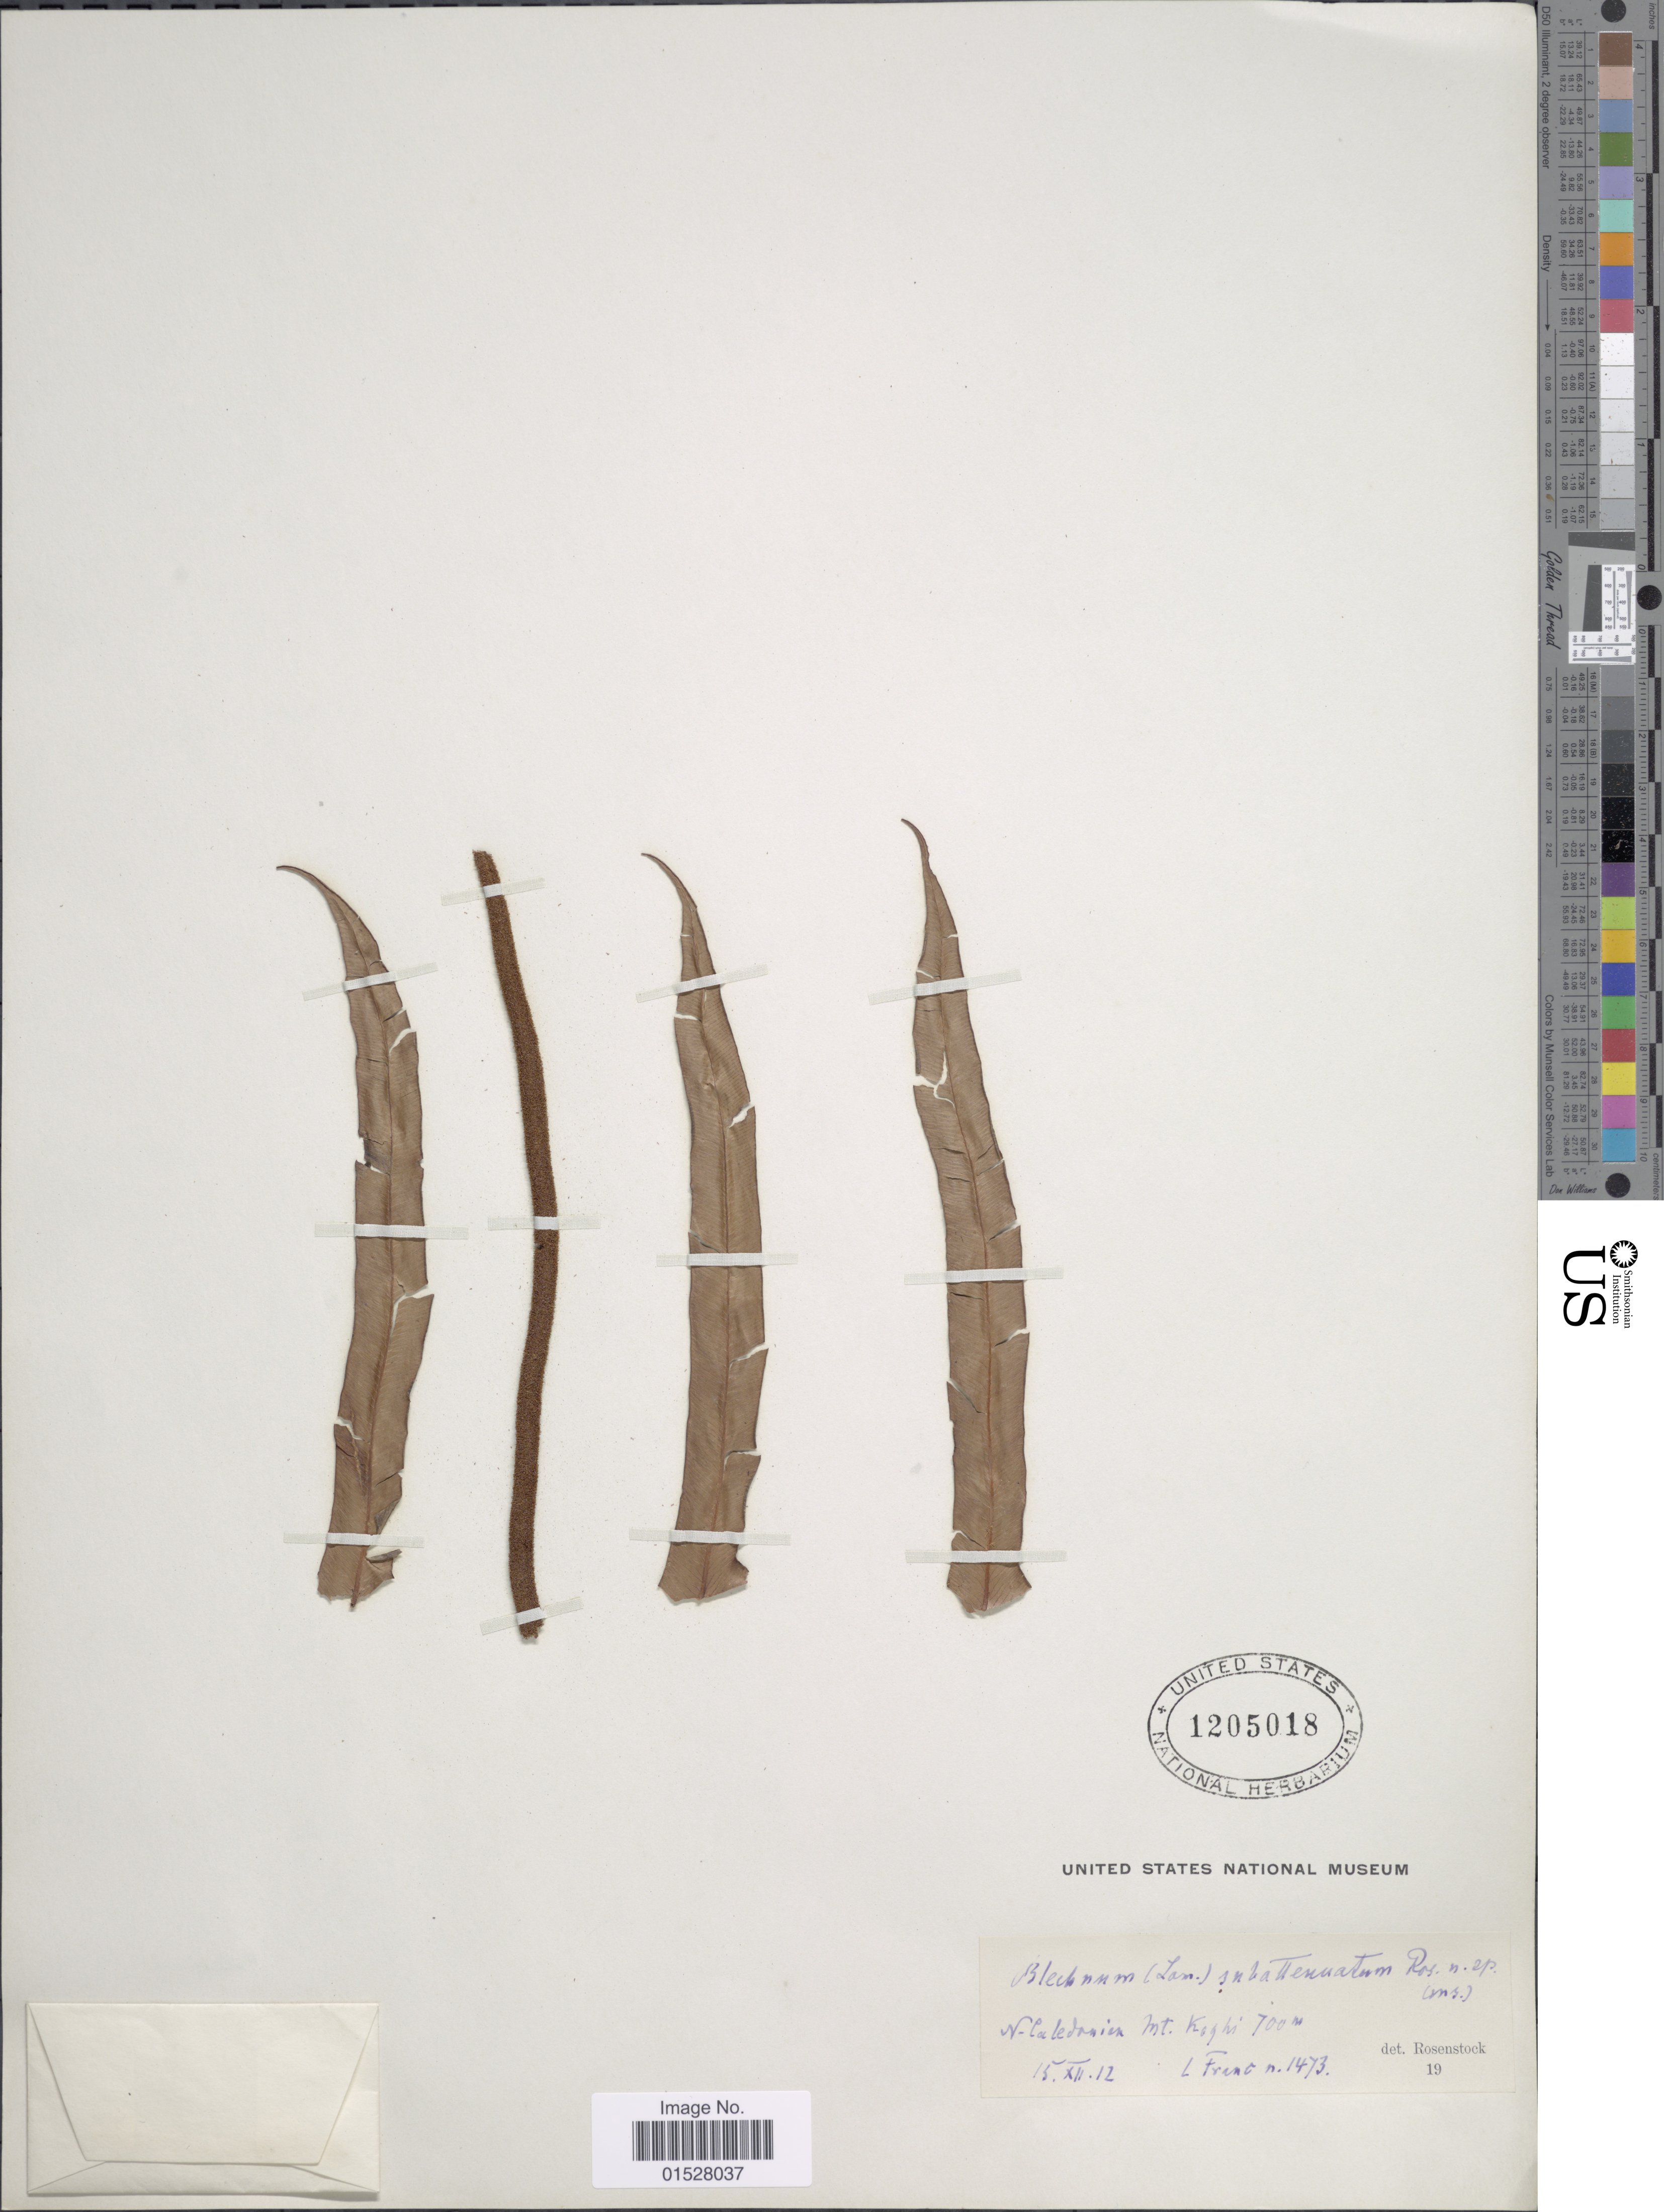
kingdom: Plantae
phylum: Tracheophyta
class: Polypodiopsida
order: Polypodiales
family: Blechnaceae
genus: Blechnum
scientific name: Blechnum oceanicum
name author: (Rosenst.) Brownlie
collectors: Franc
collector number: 1473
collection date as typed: Transcribed d/m/y: 15/12/12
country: New Caledonia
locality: Mt. Koghi.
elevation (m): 700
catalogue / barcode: US 1205018